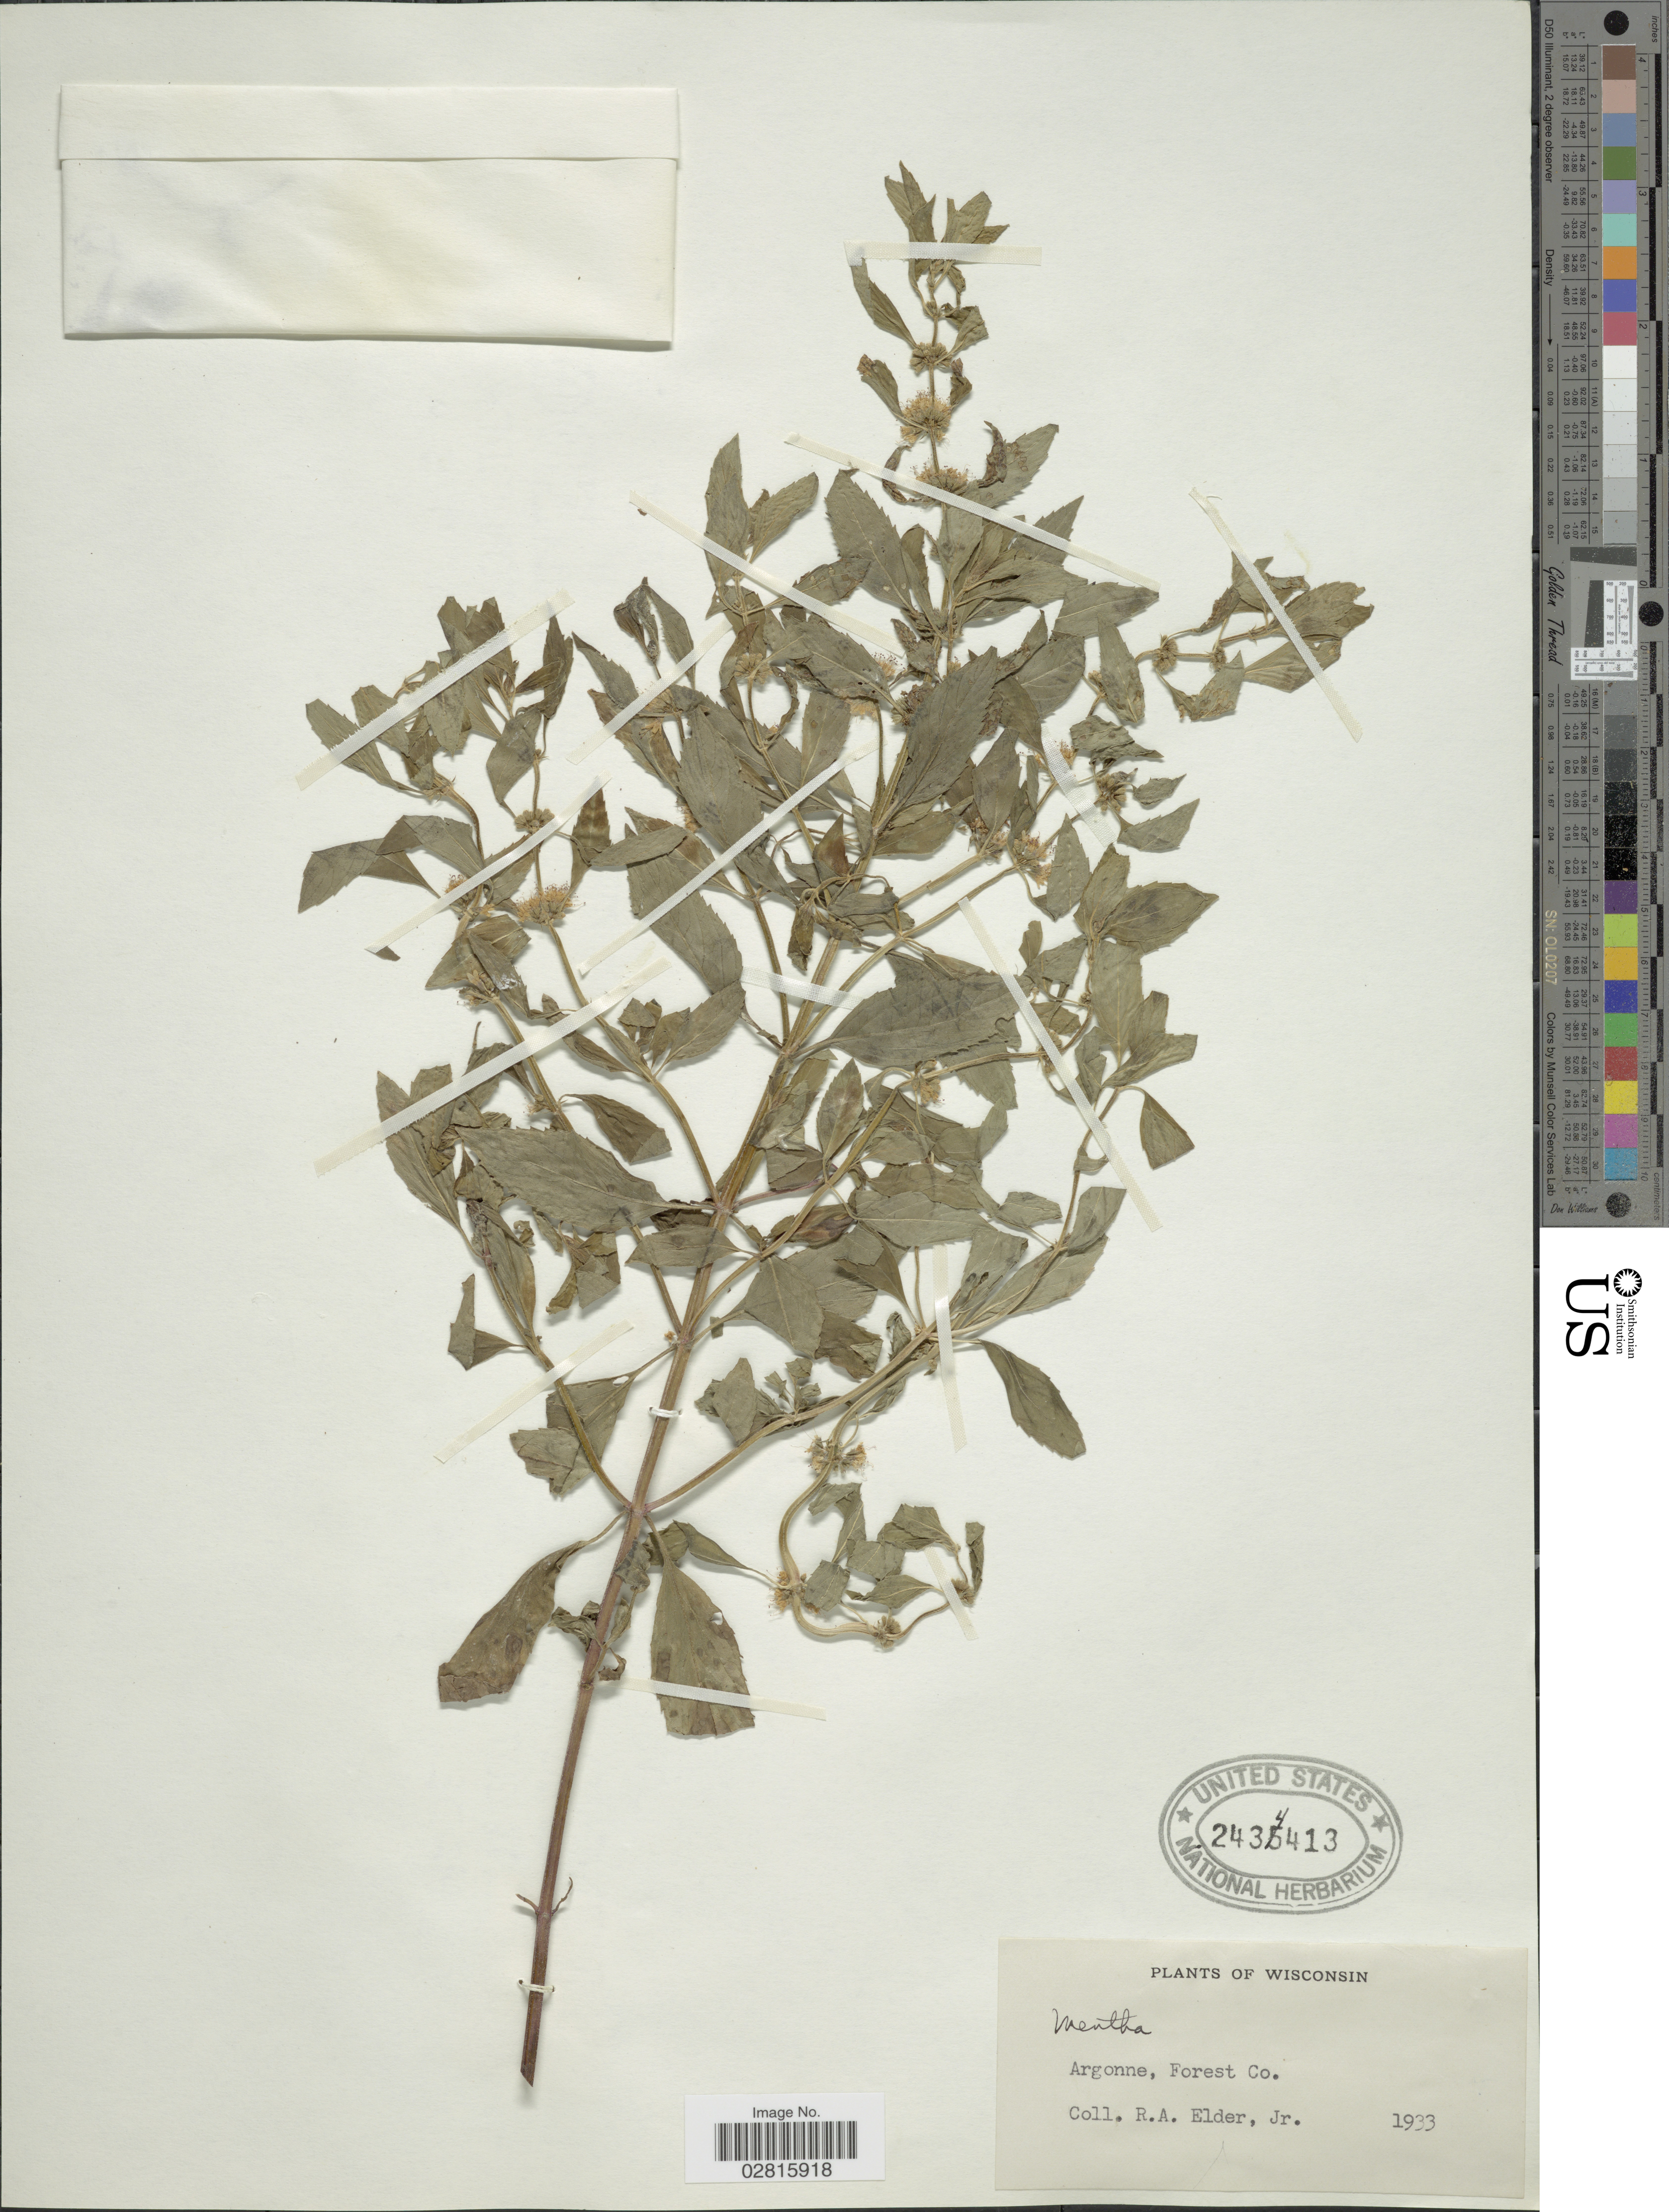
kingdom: Plantae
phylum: Tracheophyta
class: Magnoliopsida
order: Lamiales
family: Lamiaceae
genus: Mentha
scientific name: Mentha sp.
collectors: R. Elder Jr.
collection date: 1933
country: United States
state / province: Wisconsin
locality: Argonne, Forest Co.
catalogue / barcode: US 2434413